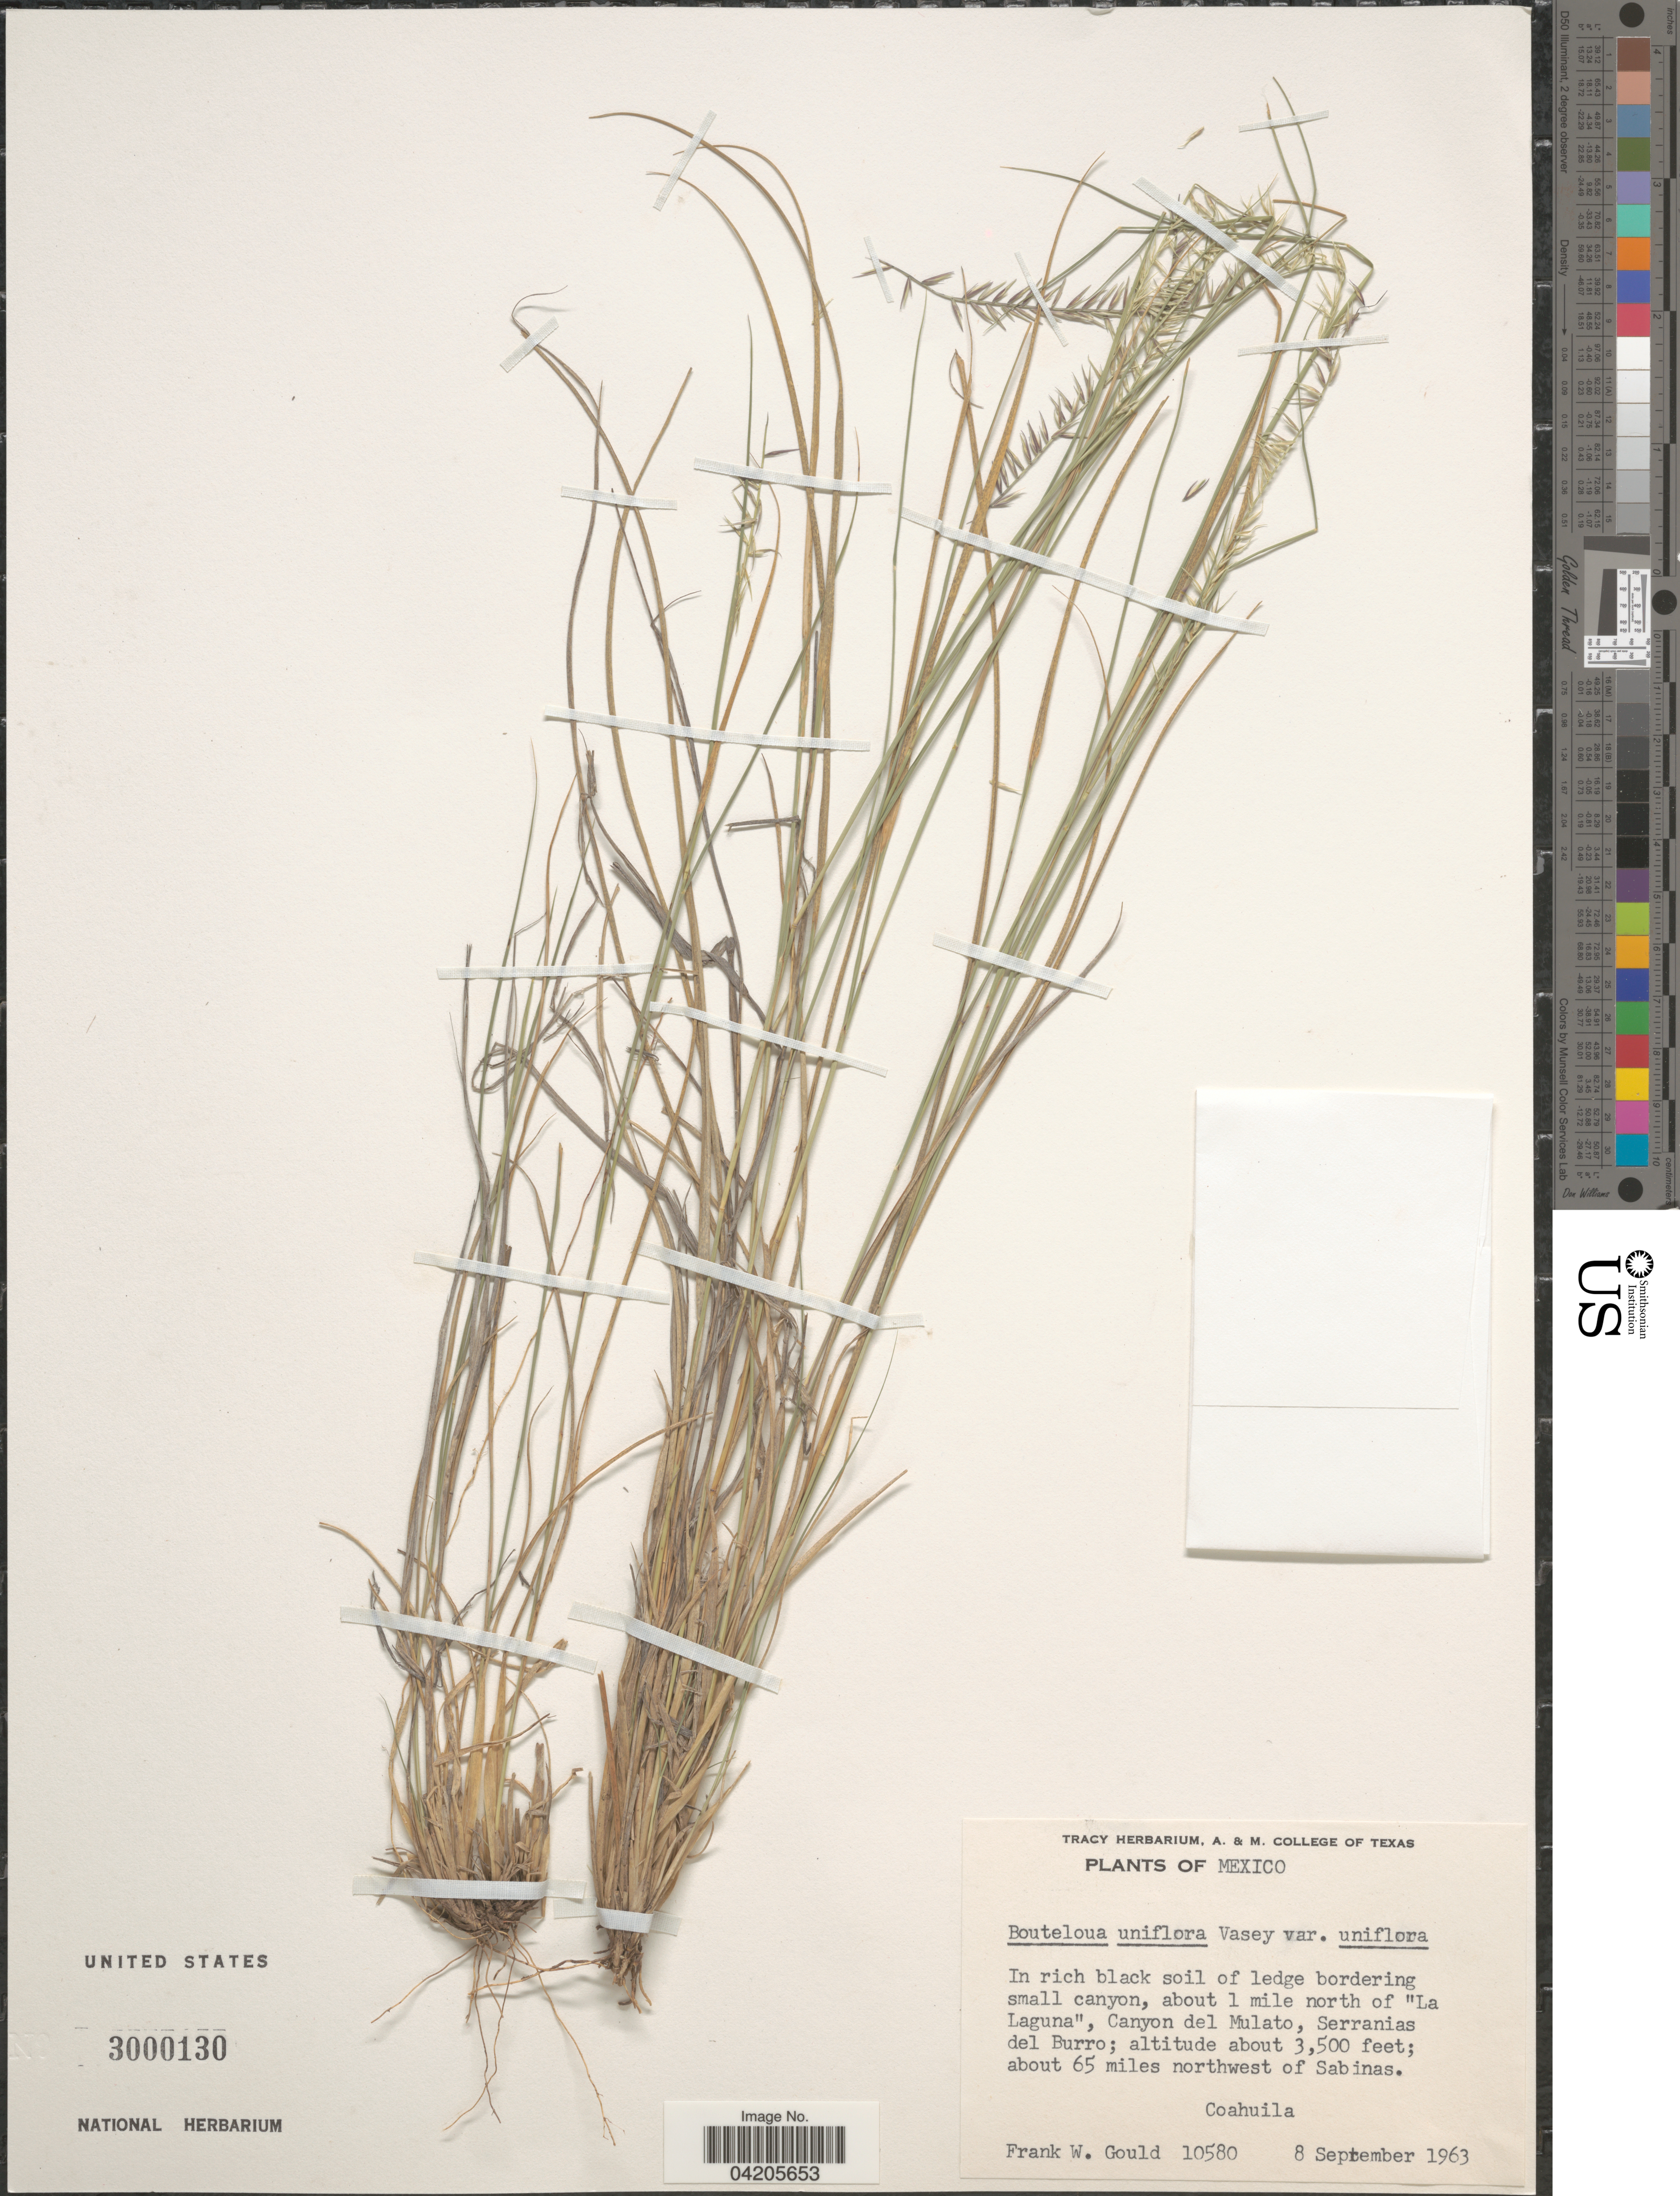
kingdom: Plantae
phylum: Tracheophyta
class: Liliopsida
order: Poales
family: Poaceae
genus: Bouteloua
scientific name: Bouteloua uniflora var. uniflora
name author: Vasey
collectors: F. W. Gould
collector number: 10580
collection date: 1963-09-08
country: Mexico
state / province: Coahuila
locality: In rich black soil of ledge bordering small canyon, about 1 mile north of "La Laguna", Canyon del Mulato, Serranias del Burro; about 65 miles northwest of Sabinas.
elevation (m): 1067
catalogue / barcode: US 3000130